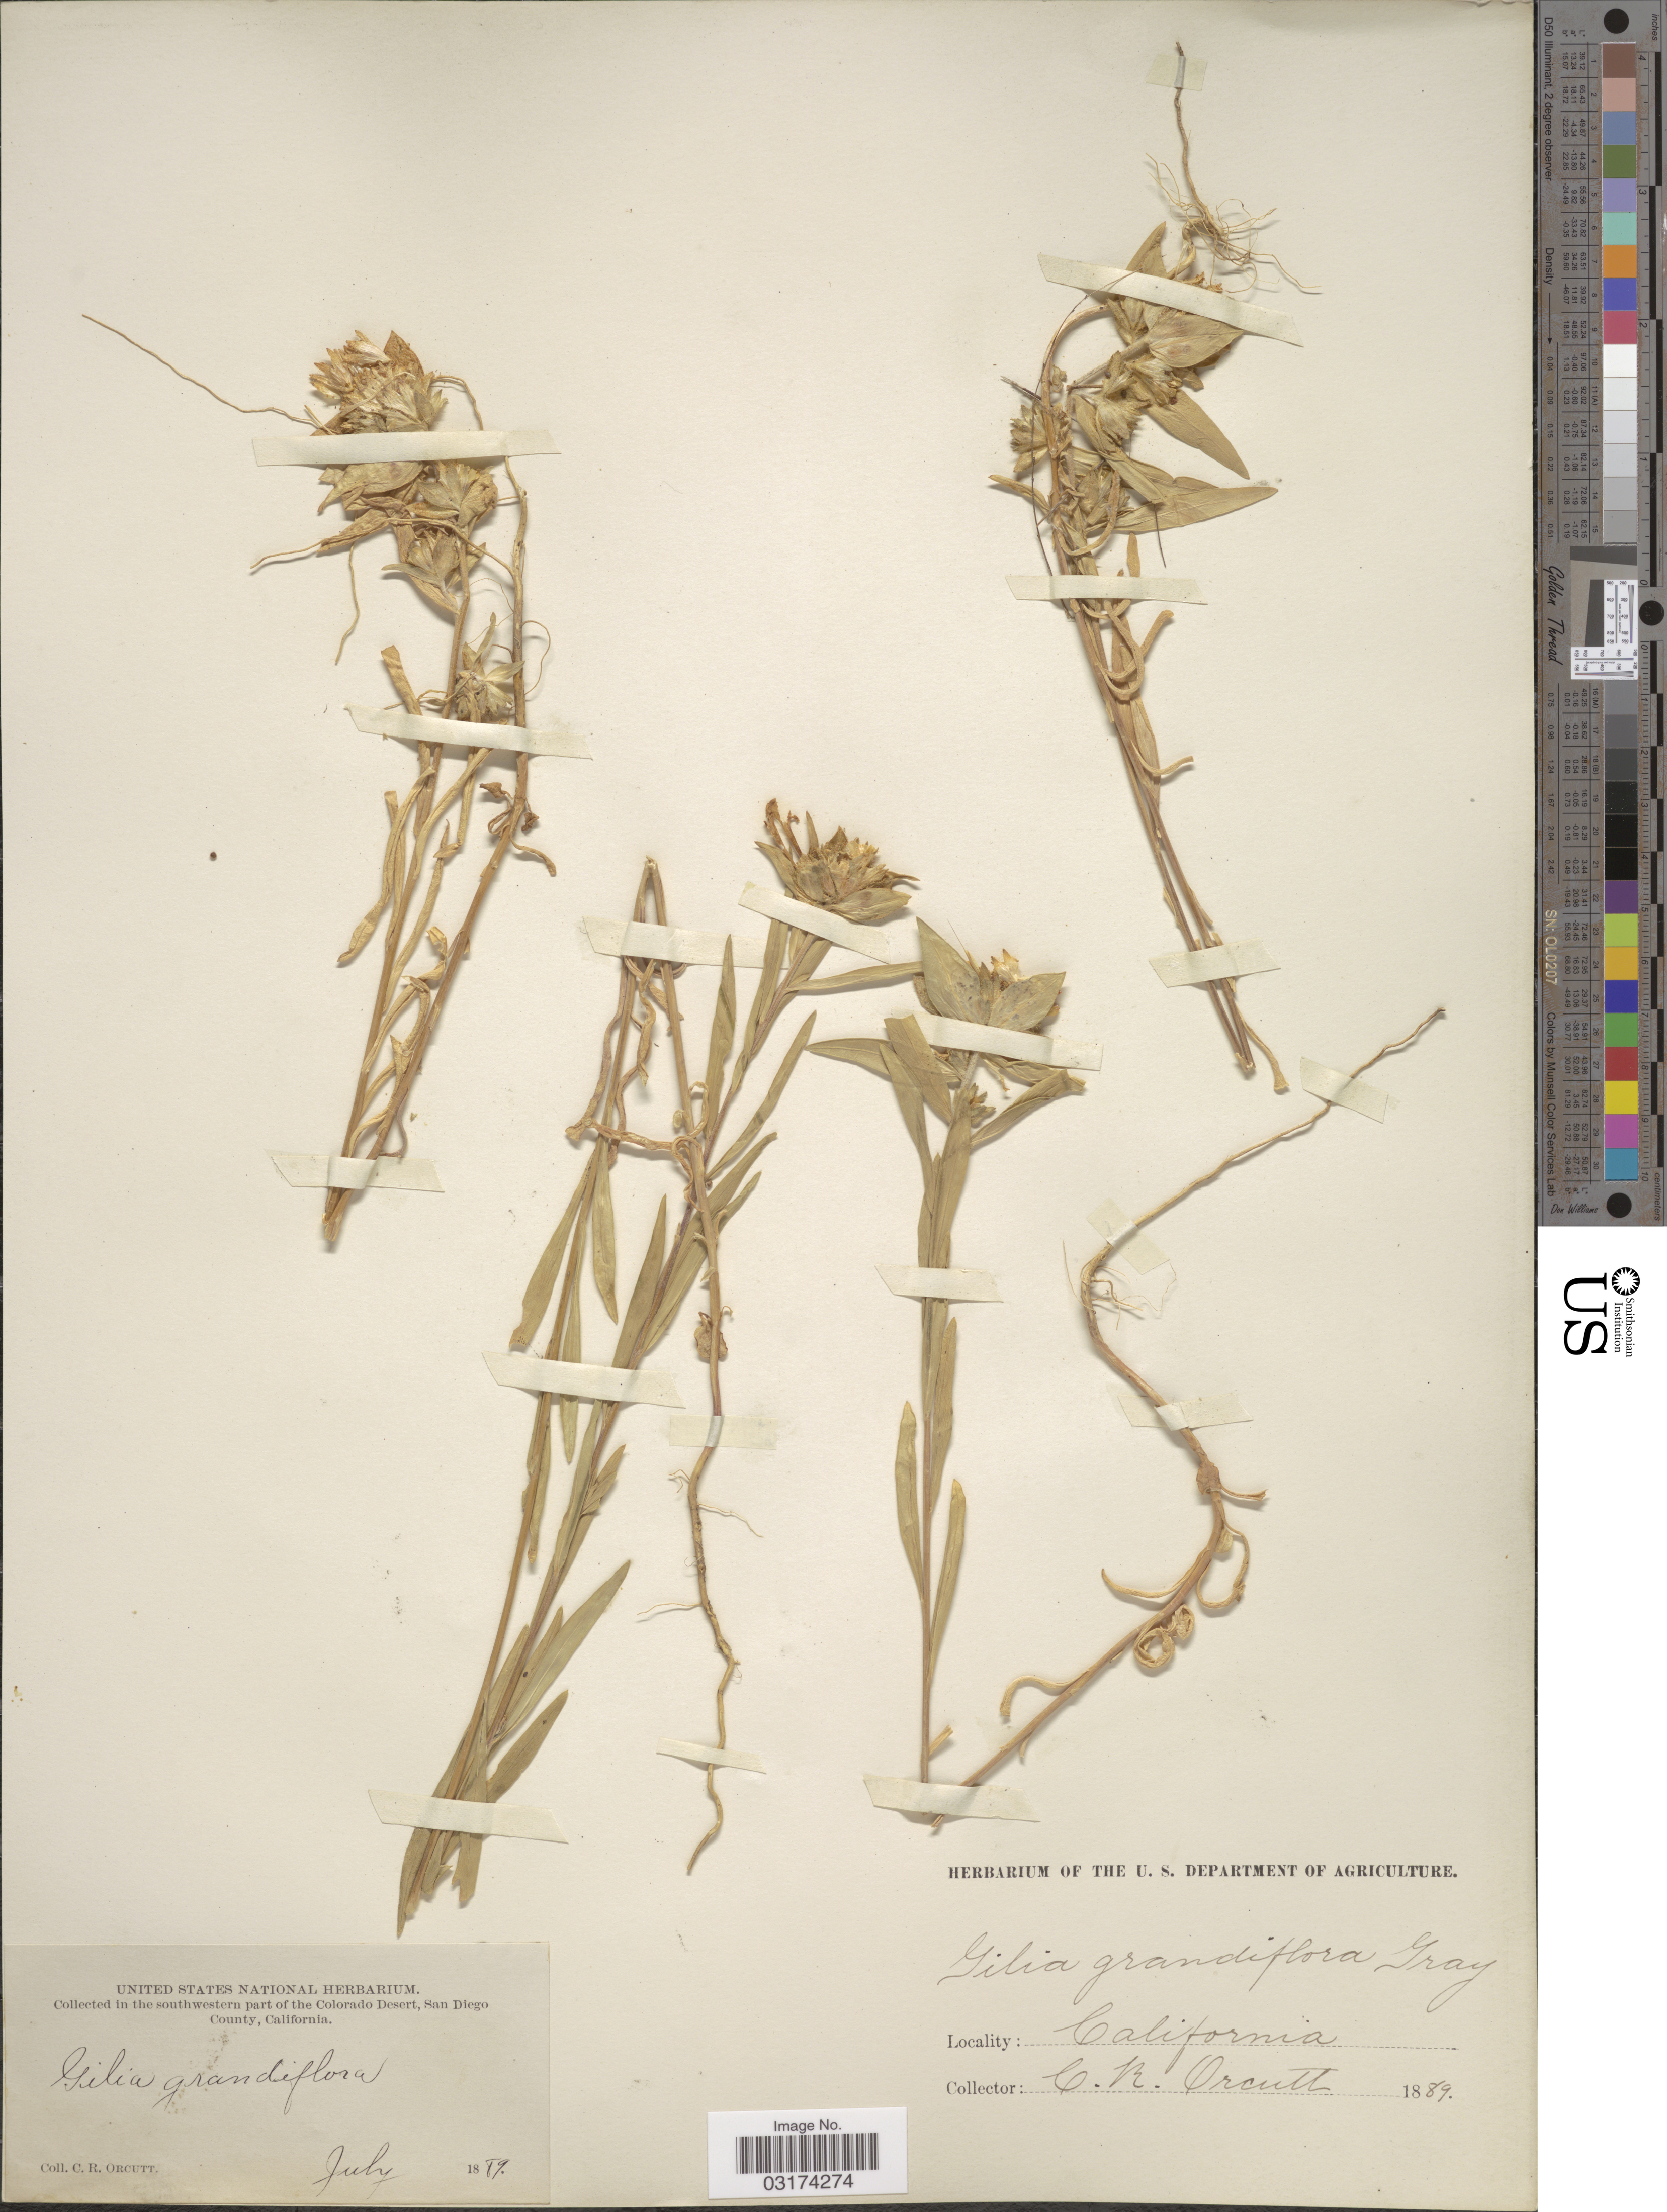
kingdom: Plantae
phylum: Tracheophyta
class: Magnoliopsida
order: Ericales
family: Polemoniaceae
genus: Collomia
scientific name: Collomia grandiflora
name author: Douglas ex Lindl.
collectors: C. R. Orcutt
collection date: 1889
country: United States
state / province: California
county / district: San Diego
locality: In the southwestern part of the Colorado Desert, San Diego County, California.